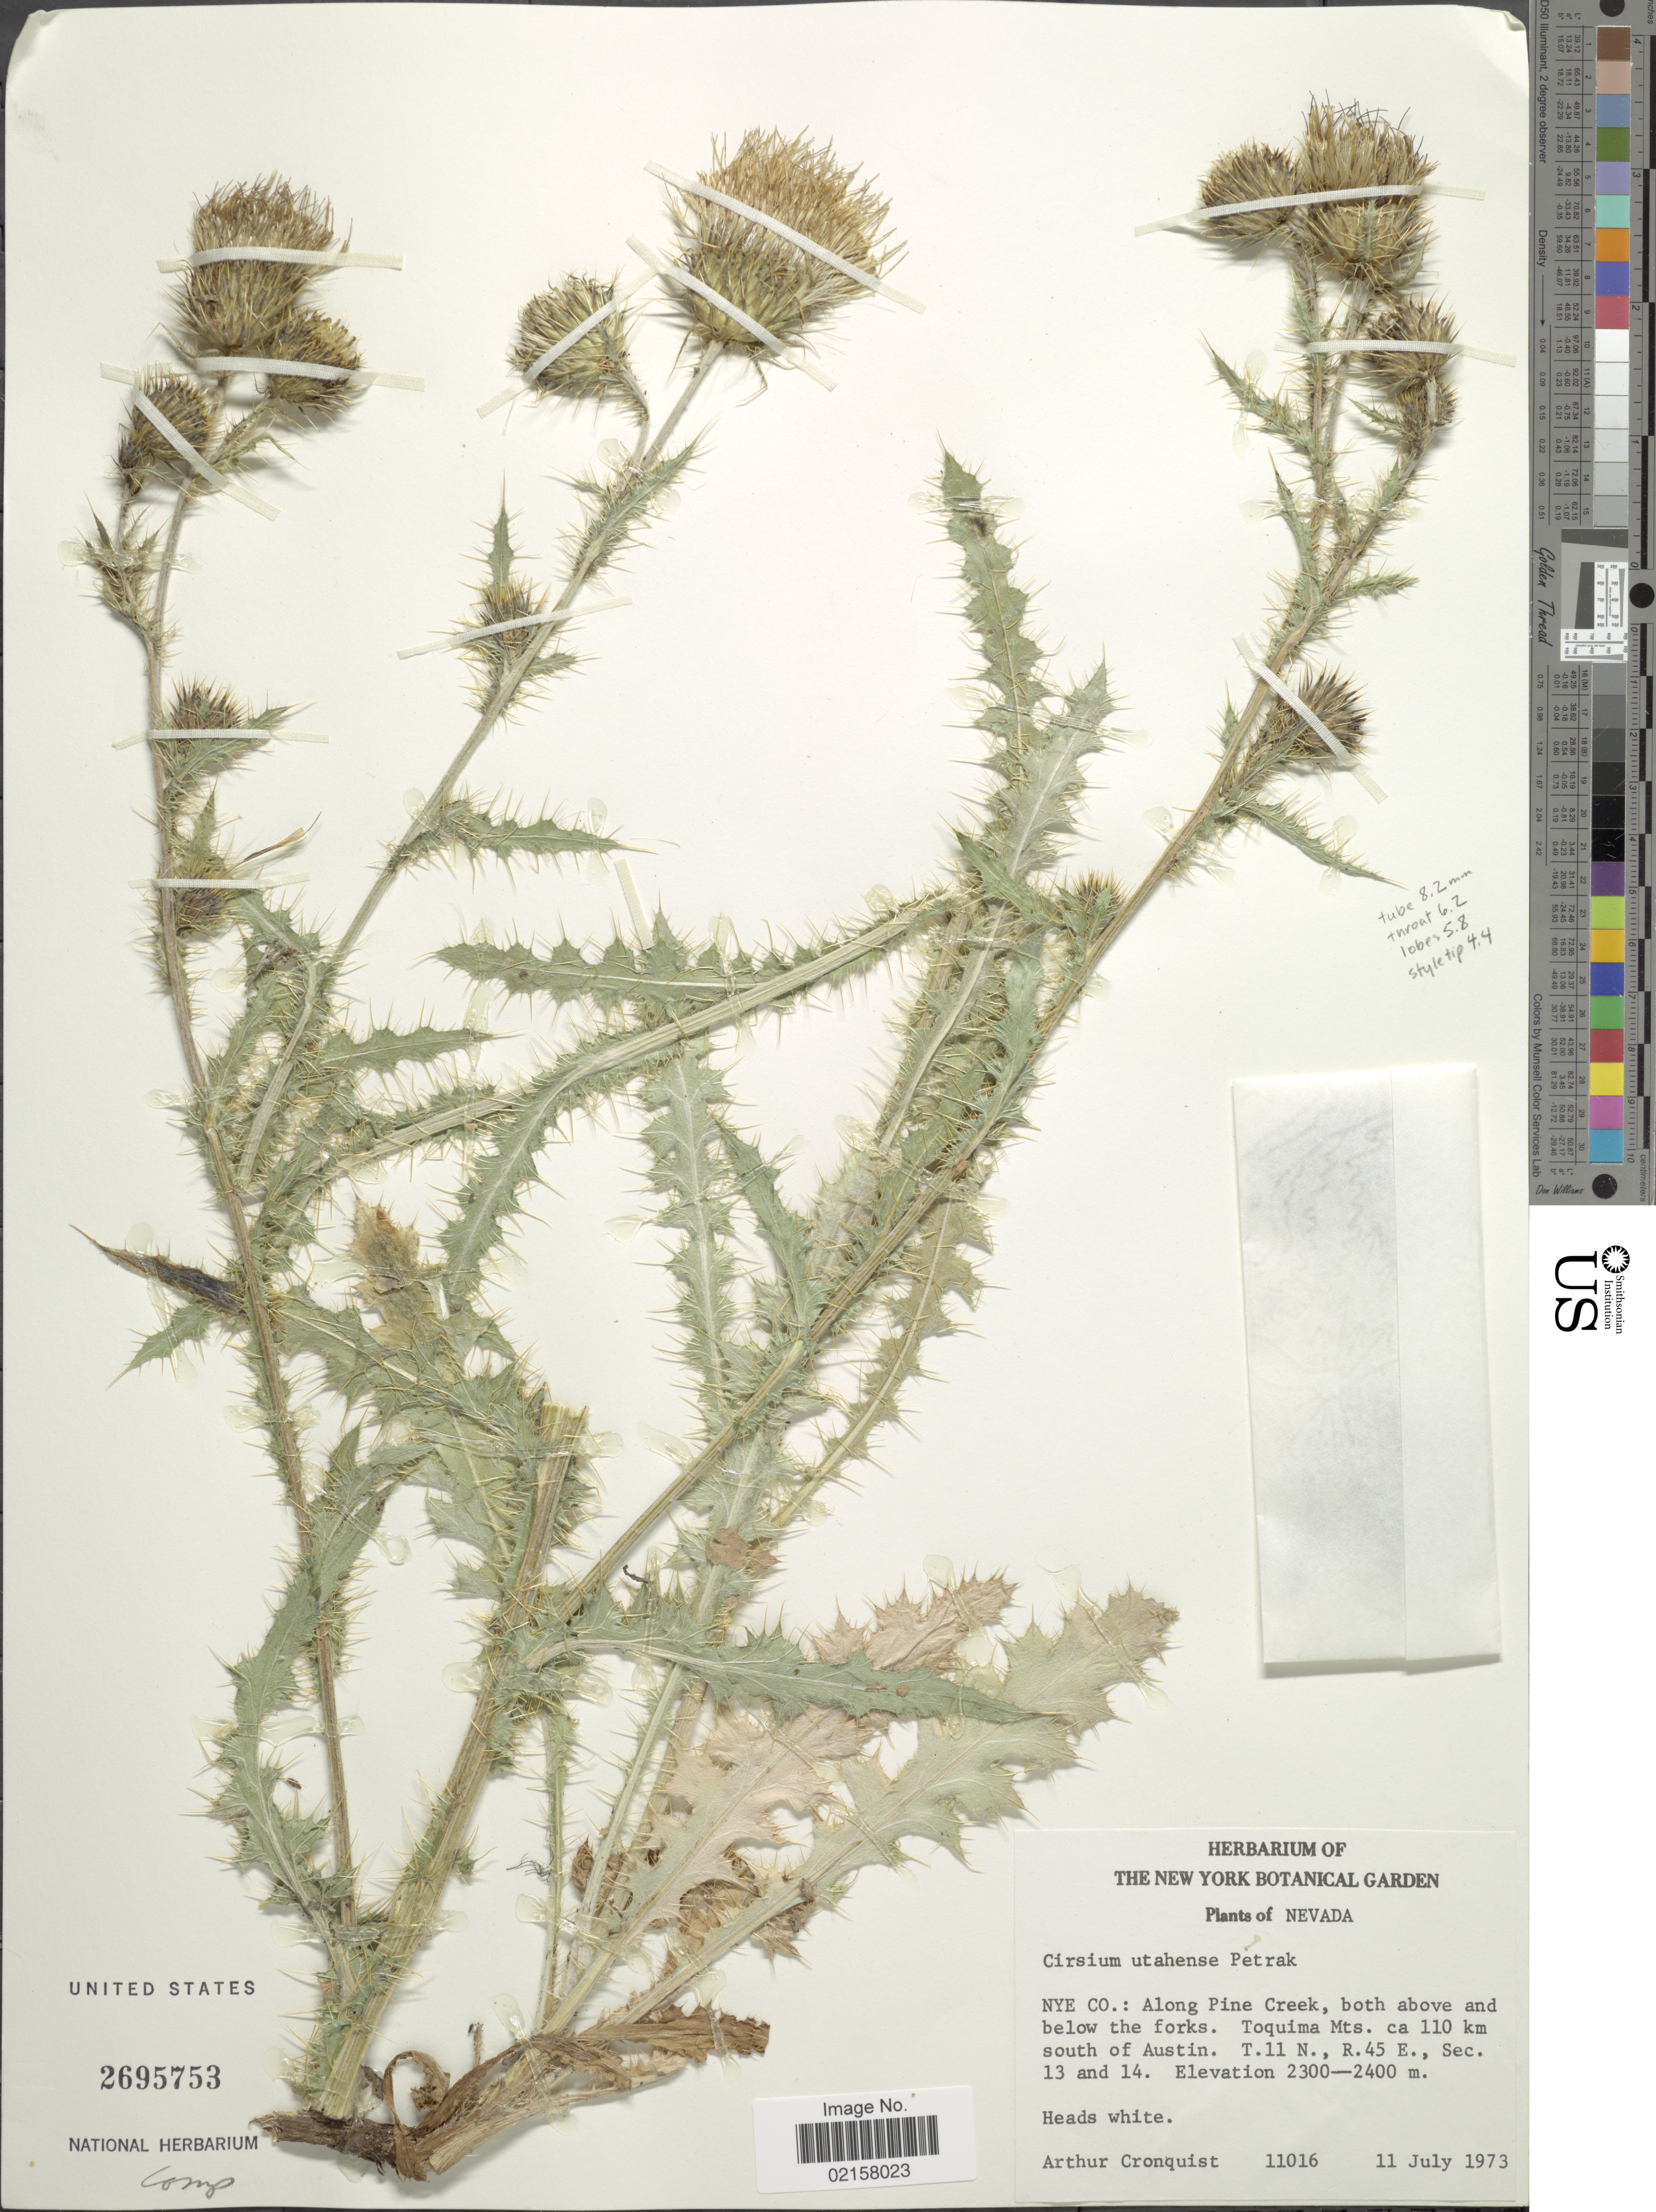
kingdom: Plantae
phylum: Tracheophyta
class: Magnoliopsida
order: Asterales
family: Asteraceae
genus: Cirsium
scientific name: Cirsium neomexicanum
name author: A. Gray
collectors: A. J. Cronquist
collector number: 11016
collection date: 1973-07-11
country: United States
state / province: Nevada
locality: NYE Co.: along Pine Creek, both above and below the forks, Toquima Mts. ca 110 km south of Austin, T. 11 N., R. 45 E., Sec. 13 and 14.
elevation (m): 2300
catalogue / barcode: US 2695753